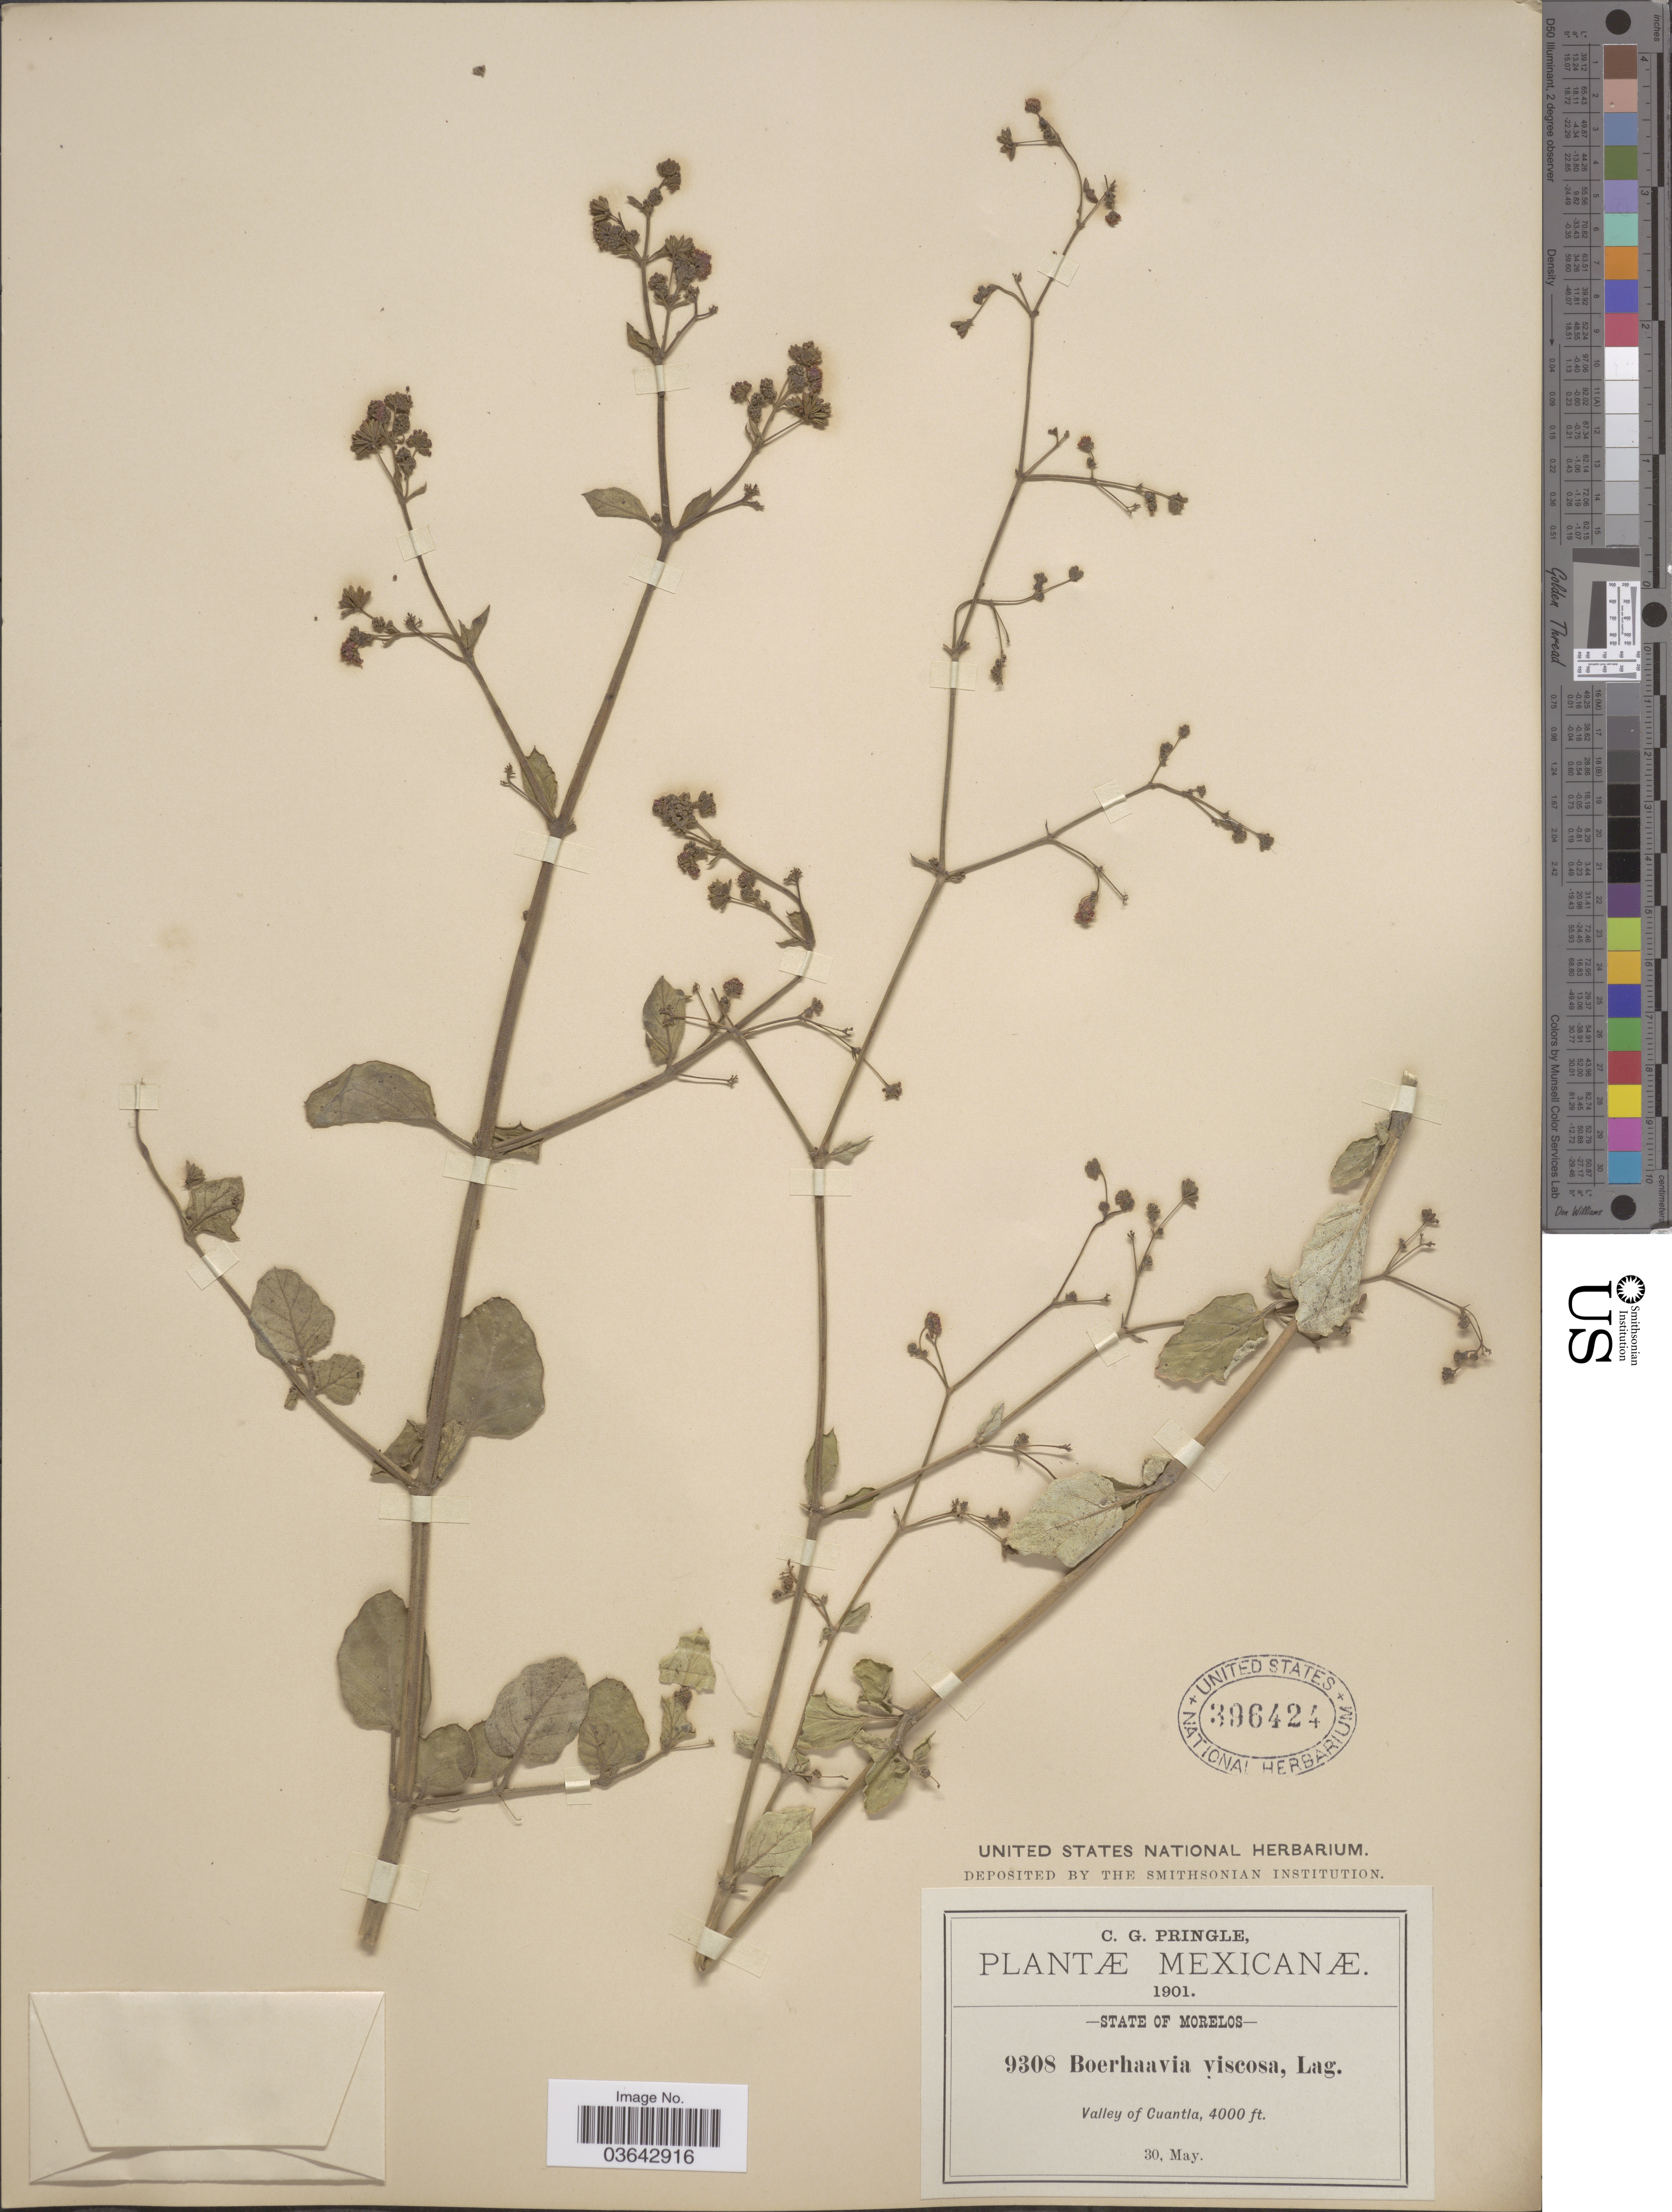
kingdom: Plantae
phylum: Tracheophyta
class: Magnoliopsida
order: Caryophyllales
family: Nyctaginaceae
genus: Boerhavia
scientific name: Boerhavia caribaea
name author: Jacq.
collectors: C. G. Pringle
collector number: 9308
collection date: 1901-05-30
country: Mexico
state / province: Morelos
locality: Valley of Cuantla.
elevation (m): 1219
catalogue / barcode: US 396424